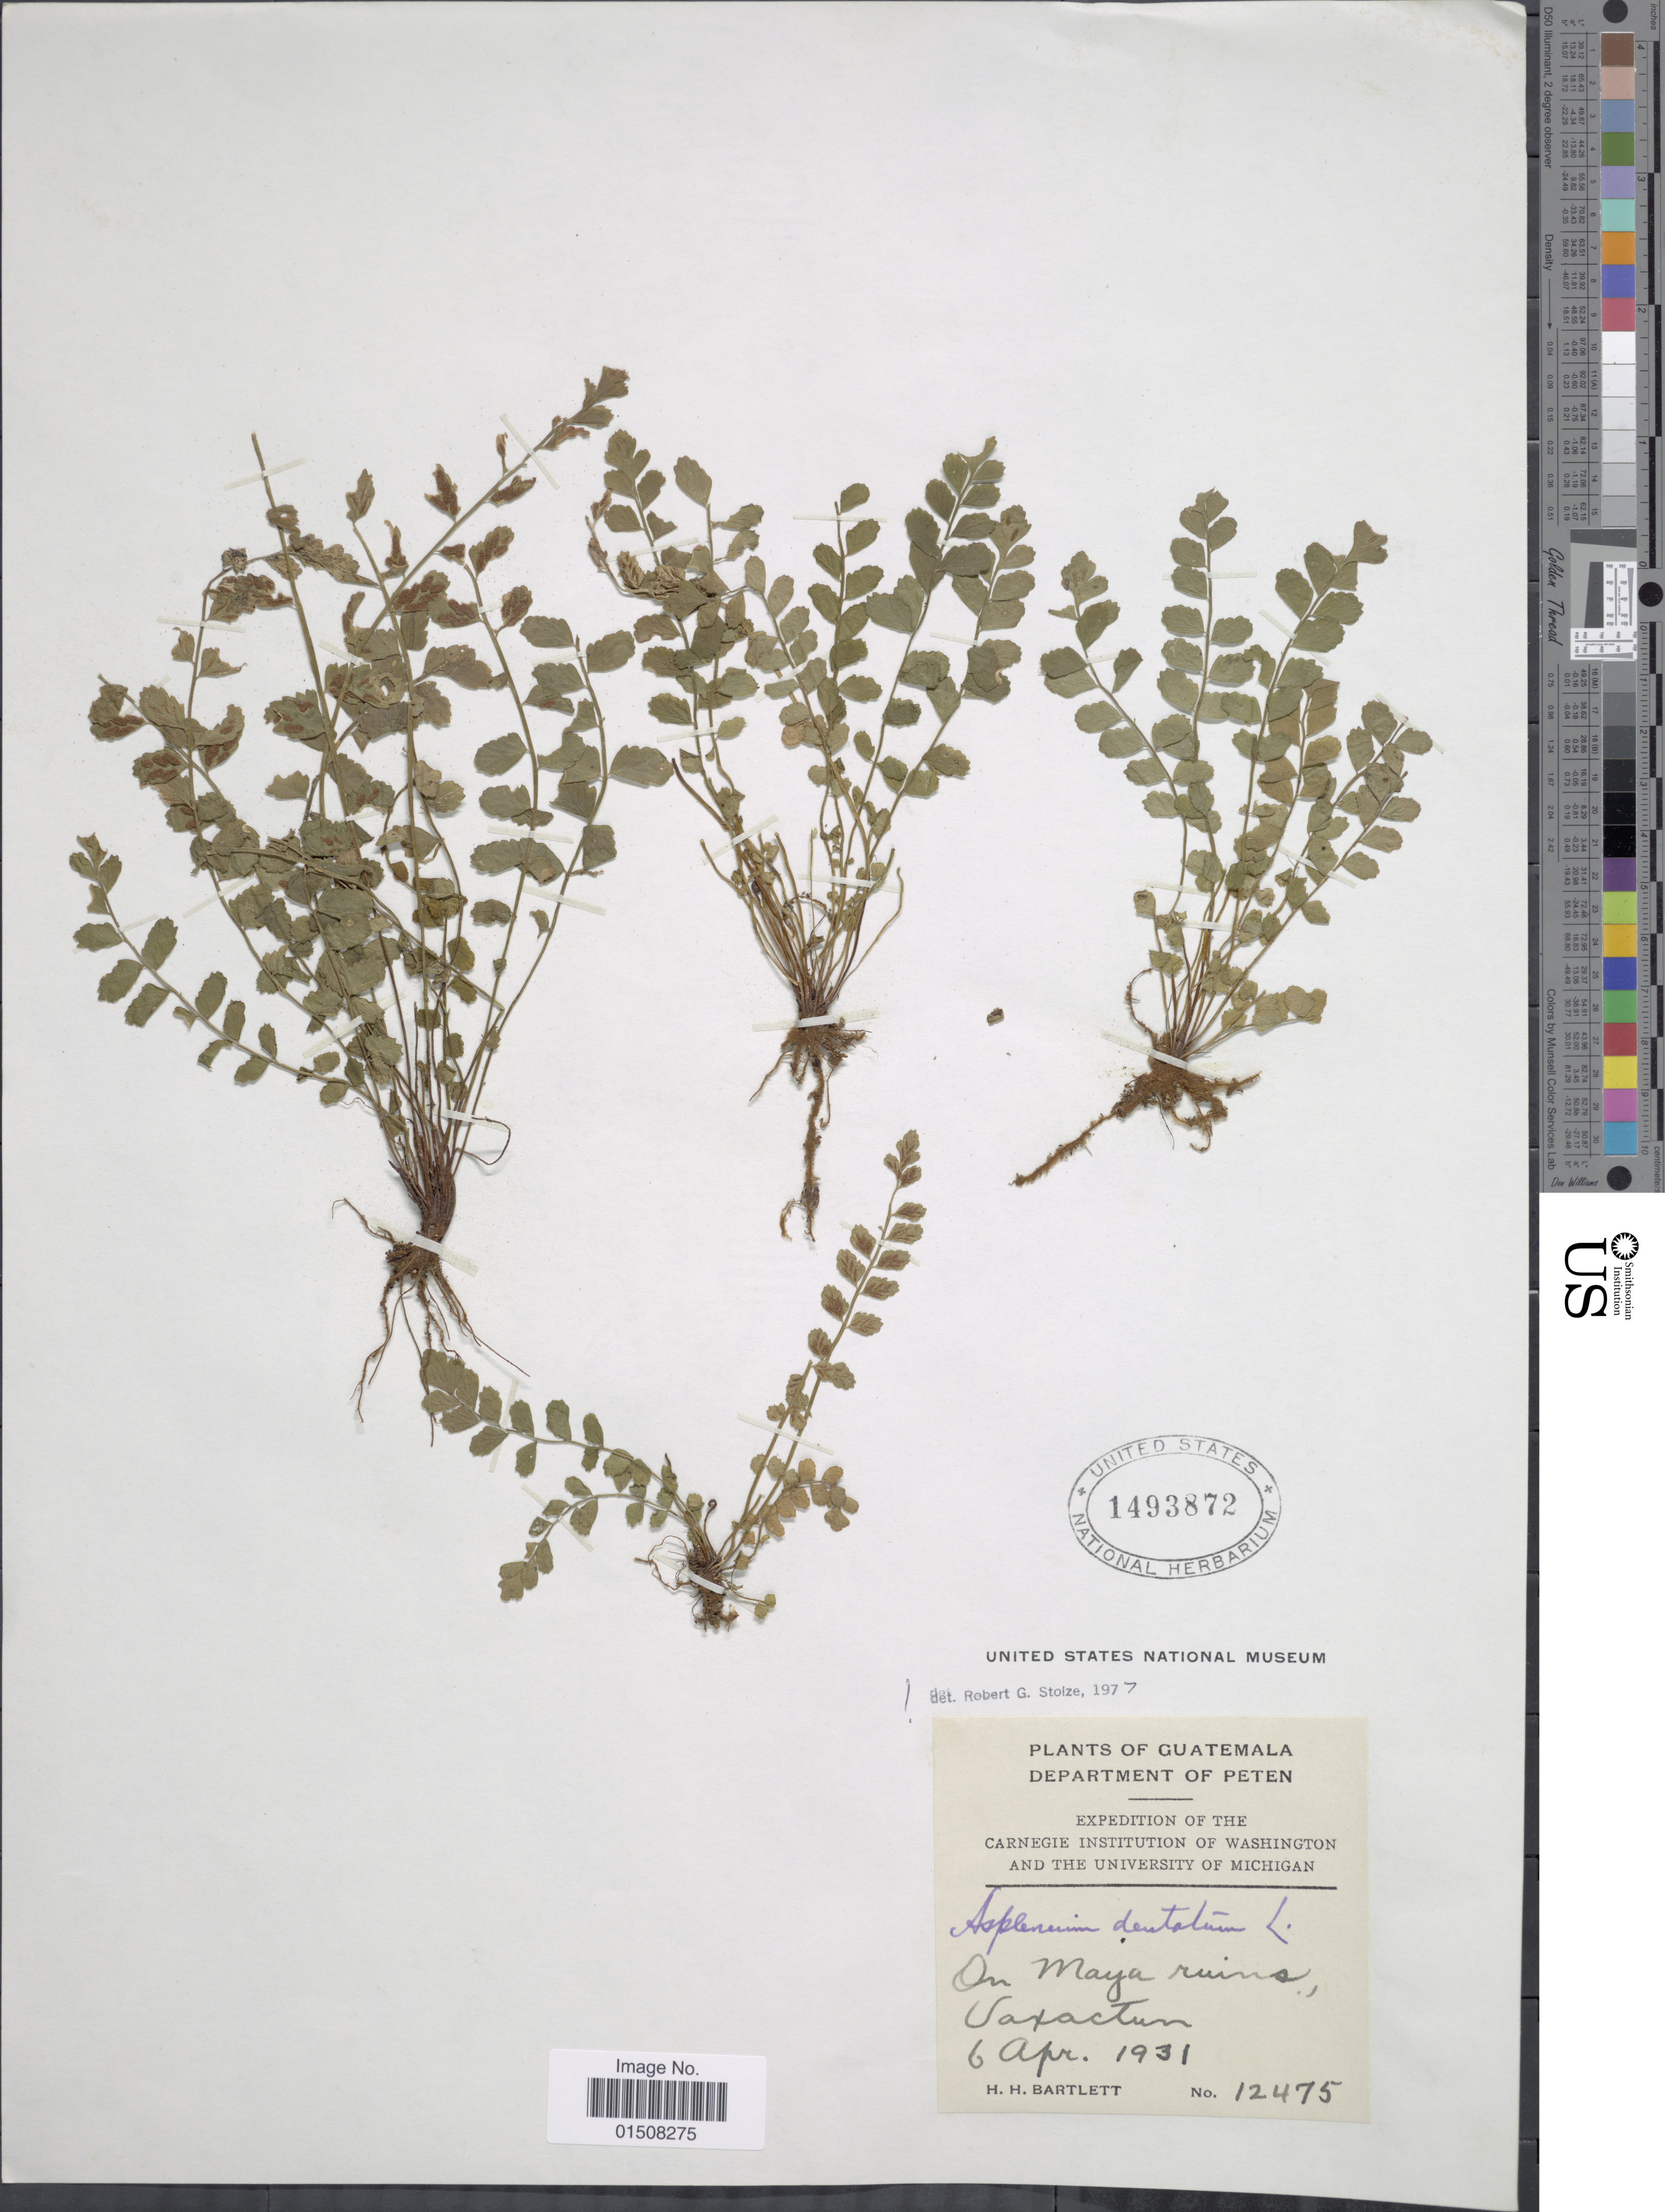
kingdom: Plantae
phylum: Tracheophyta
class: Polypodiopsida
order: Polypodiales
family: Aspleniaceae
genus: Asplenium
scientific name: Asplenium trichomanes-dentatum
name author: L.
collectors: H. H. Bartlett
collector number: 12475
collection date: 1931-04-06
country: Guatemala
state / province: El Petén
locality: Department of Peten, On Maya ruins, Uaxactun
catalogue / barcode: US 1493872